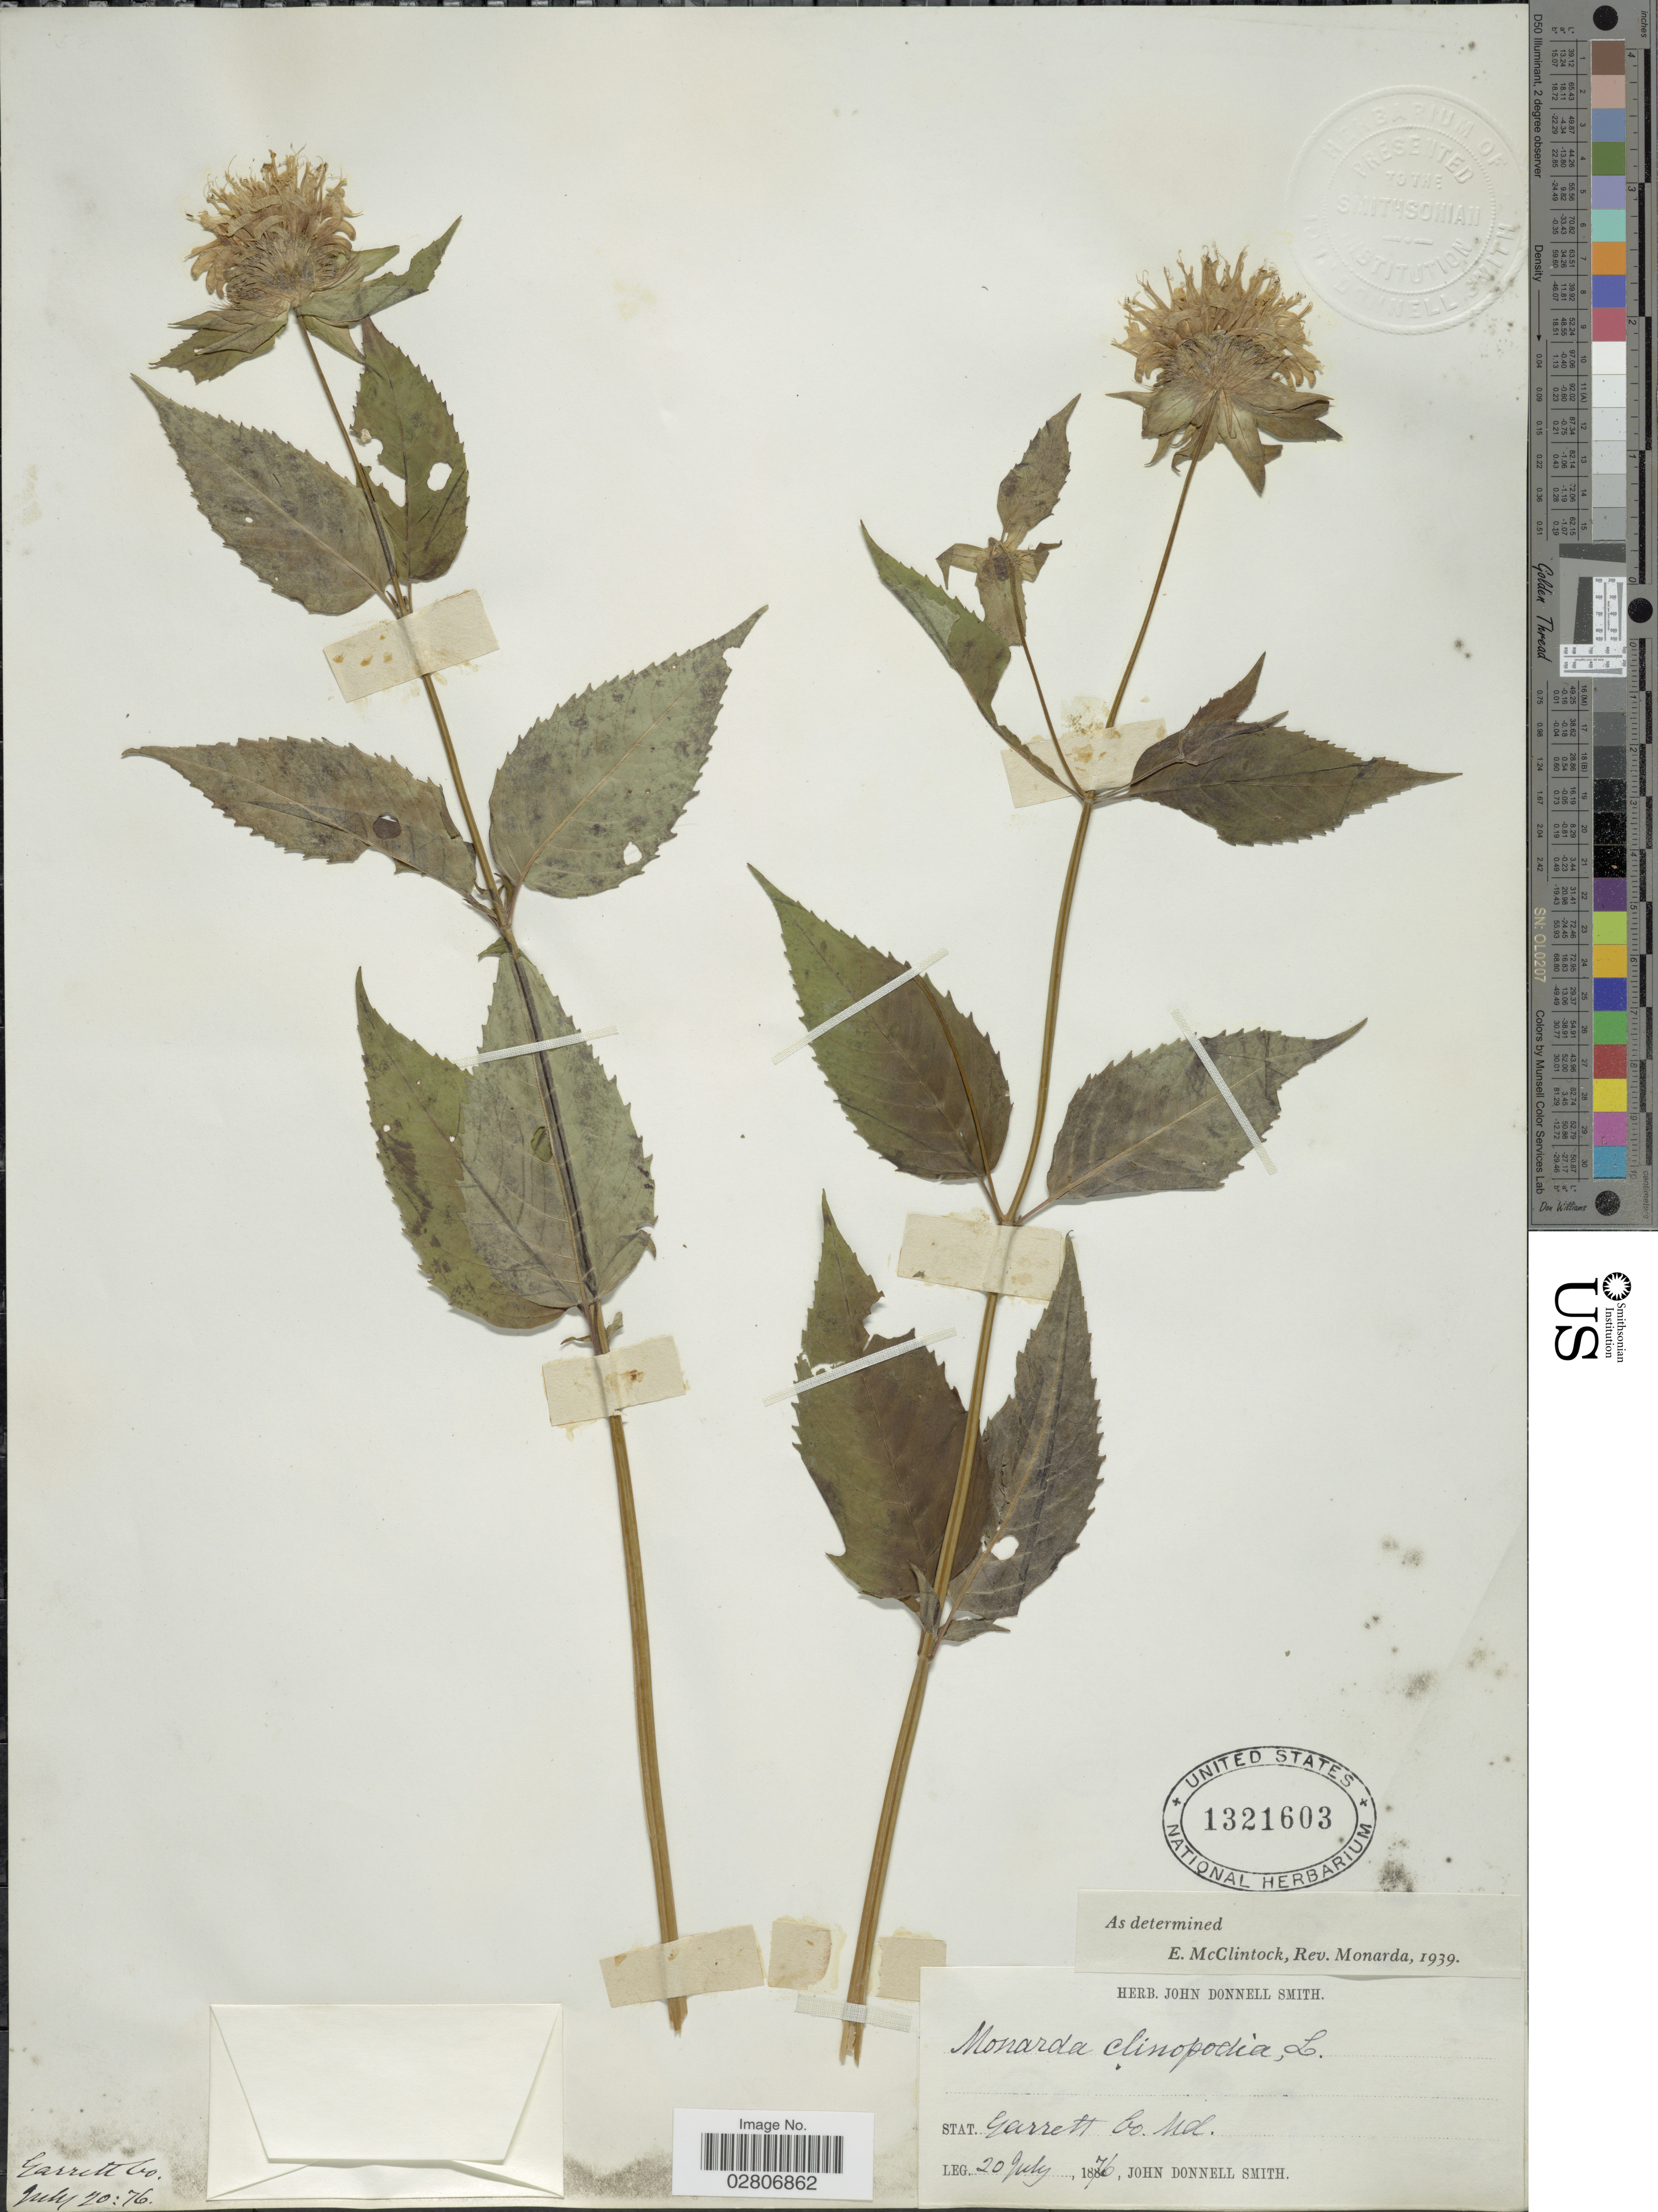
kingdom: Plantae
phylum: Tracheophyta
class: Magnoliopsida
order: Lamiales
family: Lamiaceae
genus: Monarda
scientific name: Monarda clinopodia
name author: L.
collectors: J. Donnell Smith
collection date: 1876-07-20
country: United States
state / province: Maryland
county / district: Garrett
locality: Stat. Garrett Co.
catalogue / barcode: US 1321603